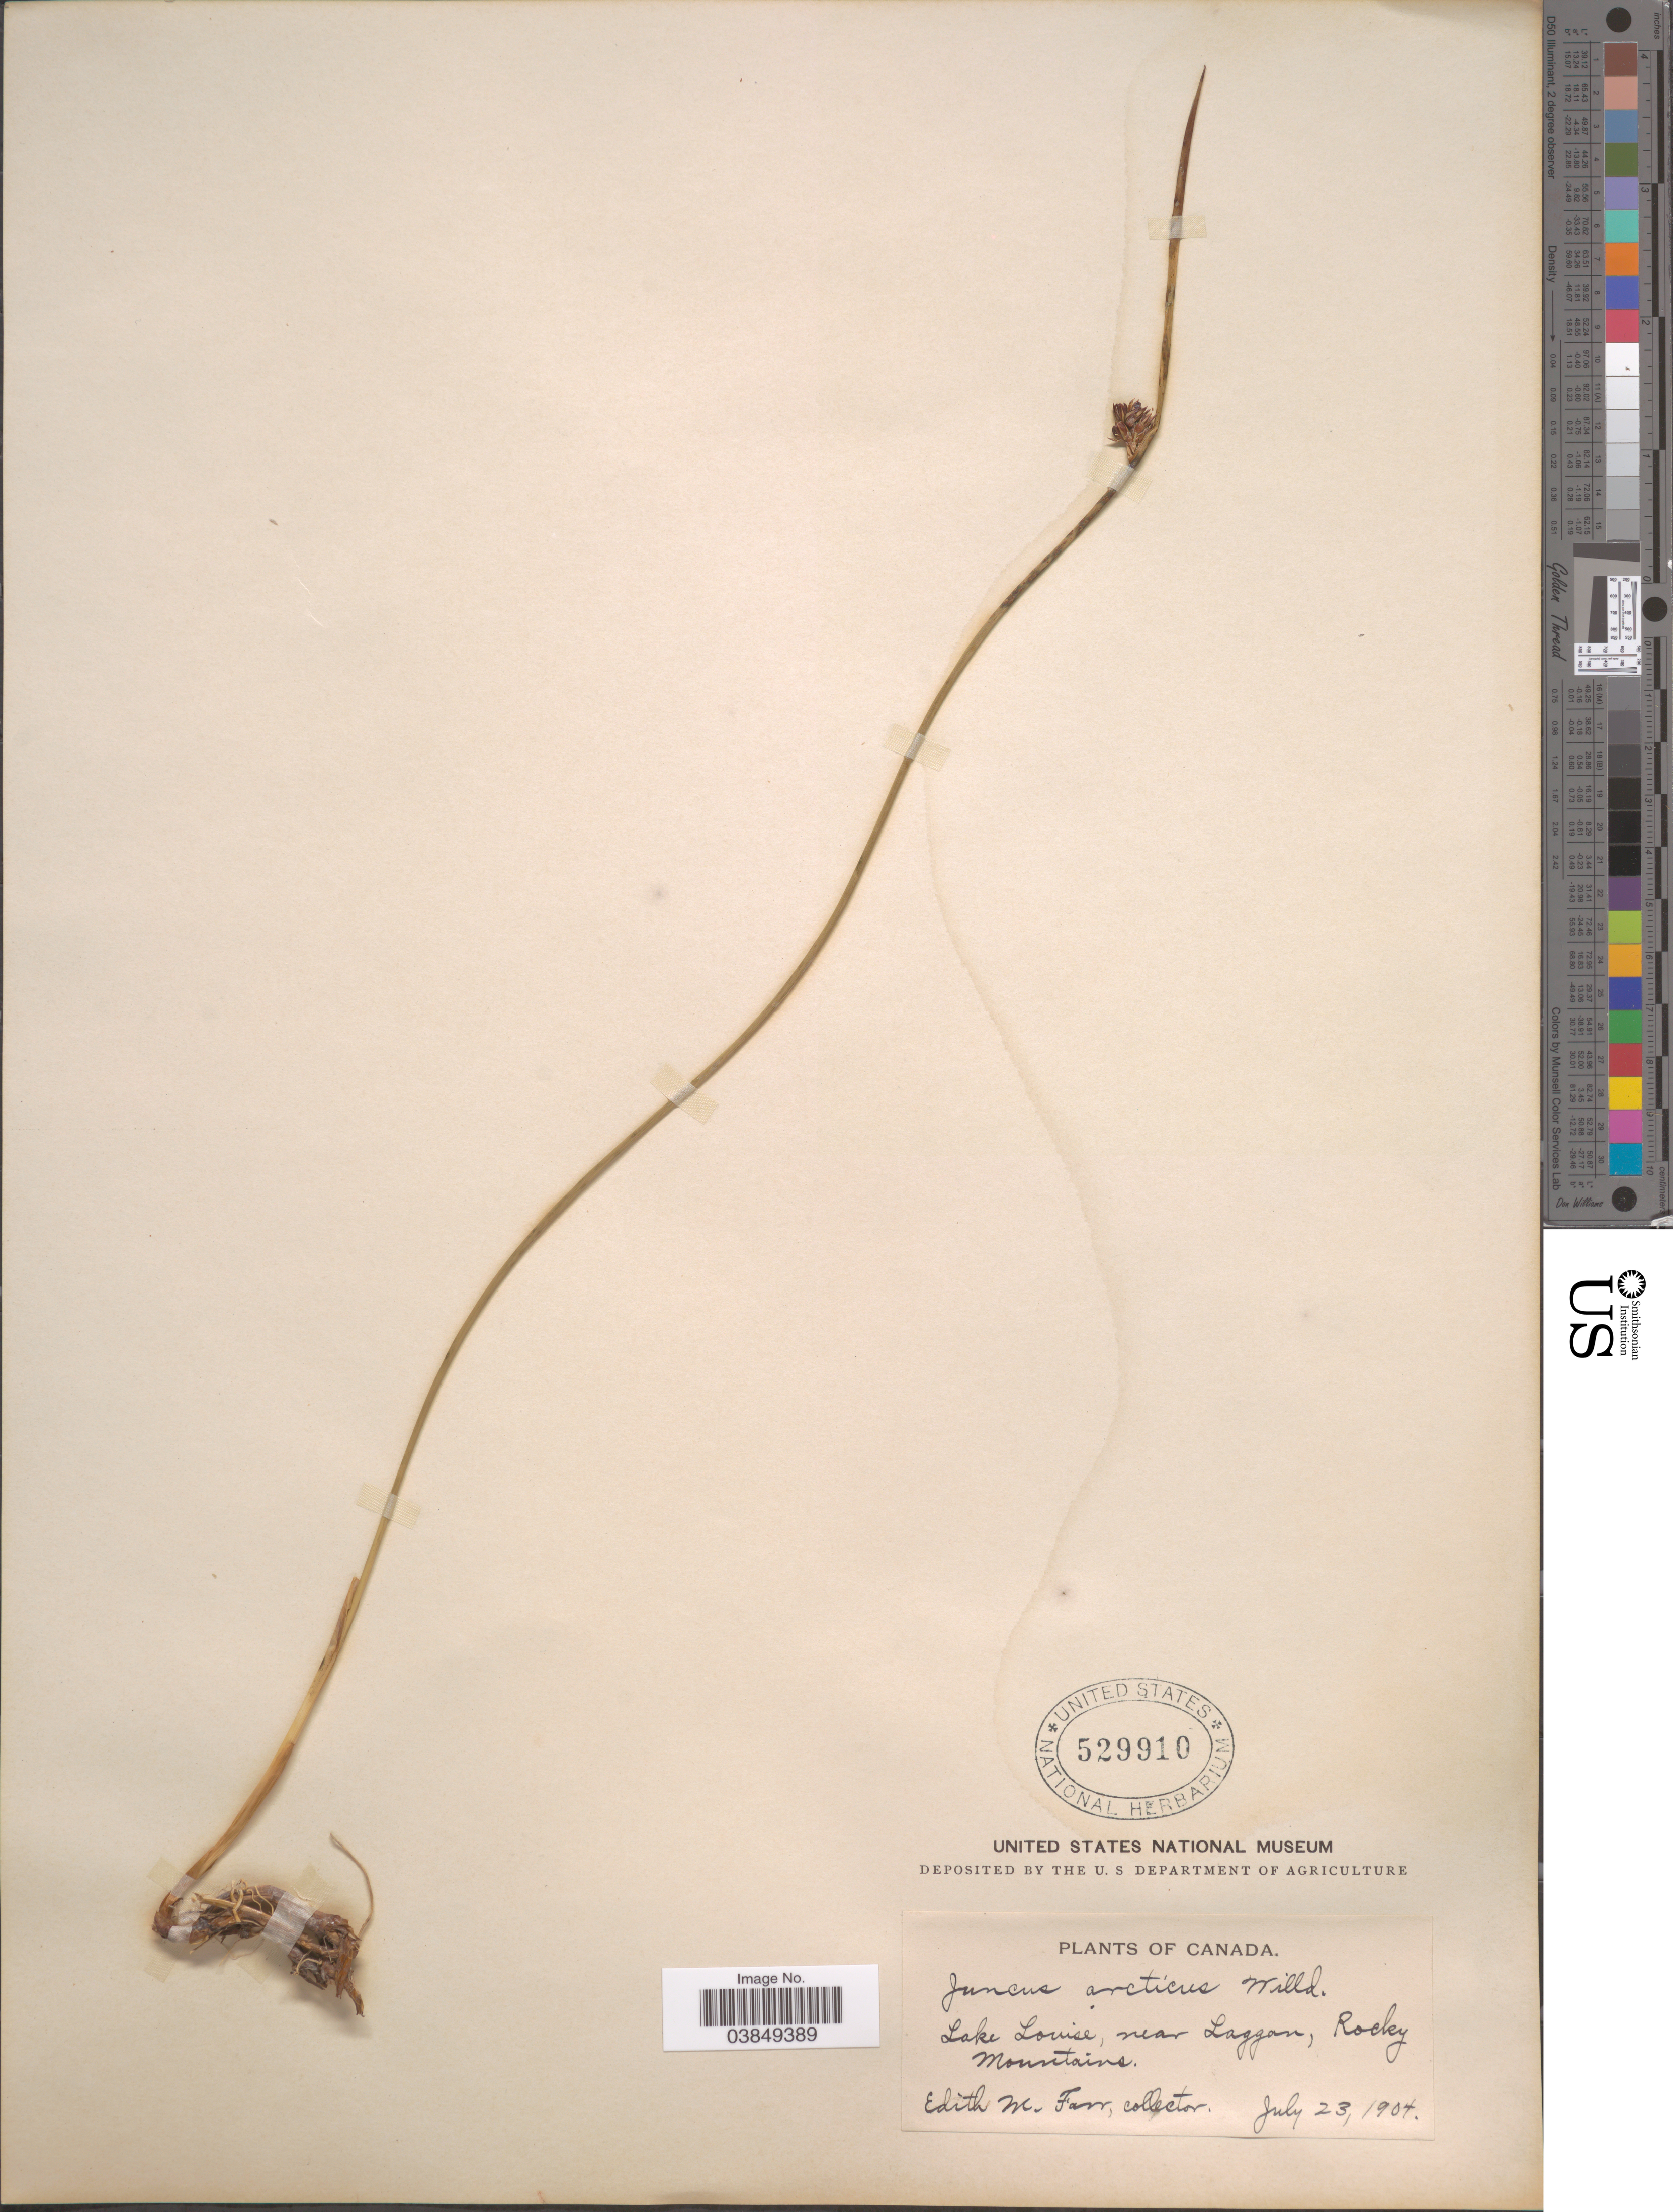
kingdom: Plantae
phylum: Tracheophyta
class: Liliopsida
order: Poales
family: Juncaceae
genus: Juncus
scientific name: Juncus arcticus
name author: Willd.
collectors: E. Farr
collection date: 1904-07-23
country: Canada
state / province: Alberta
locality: Lake Louise, near Laggan, Rocky Mountains.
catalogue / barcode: US 529910